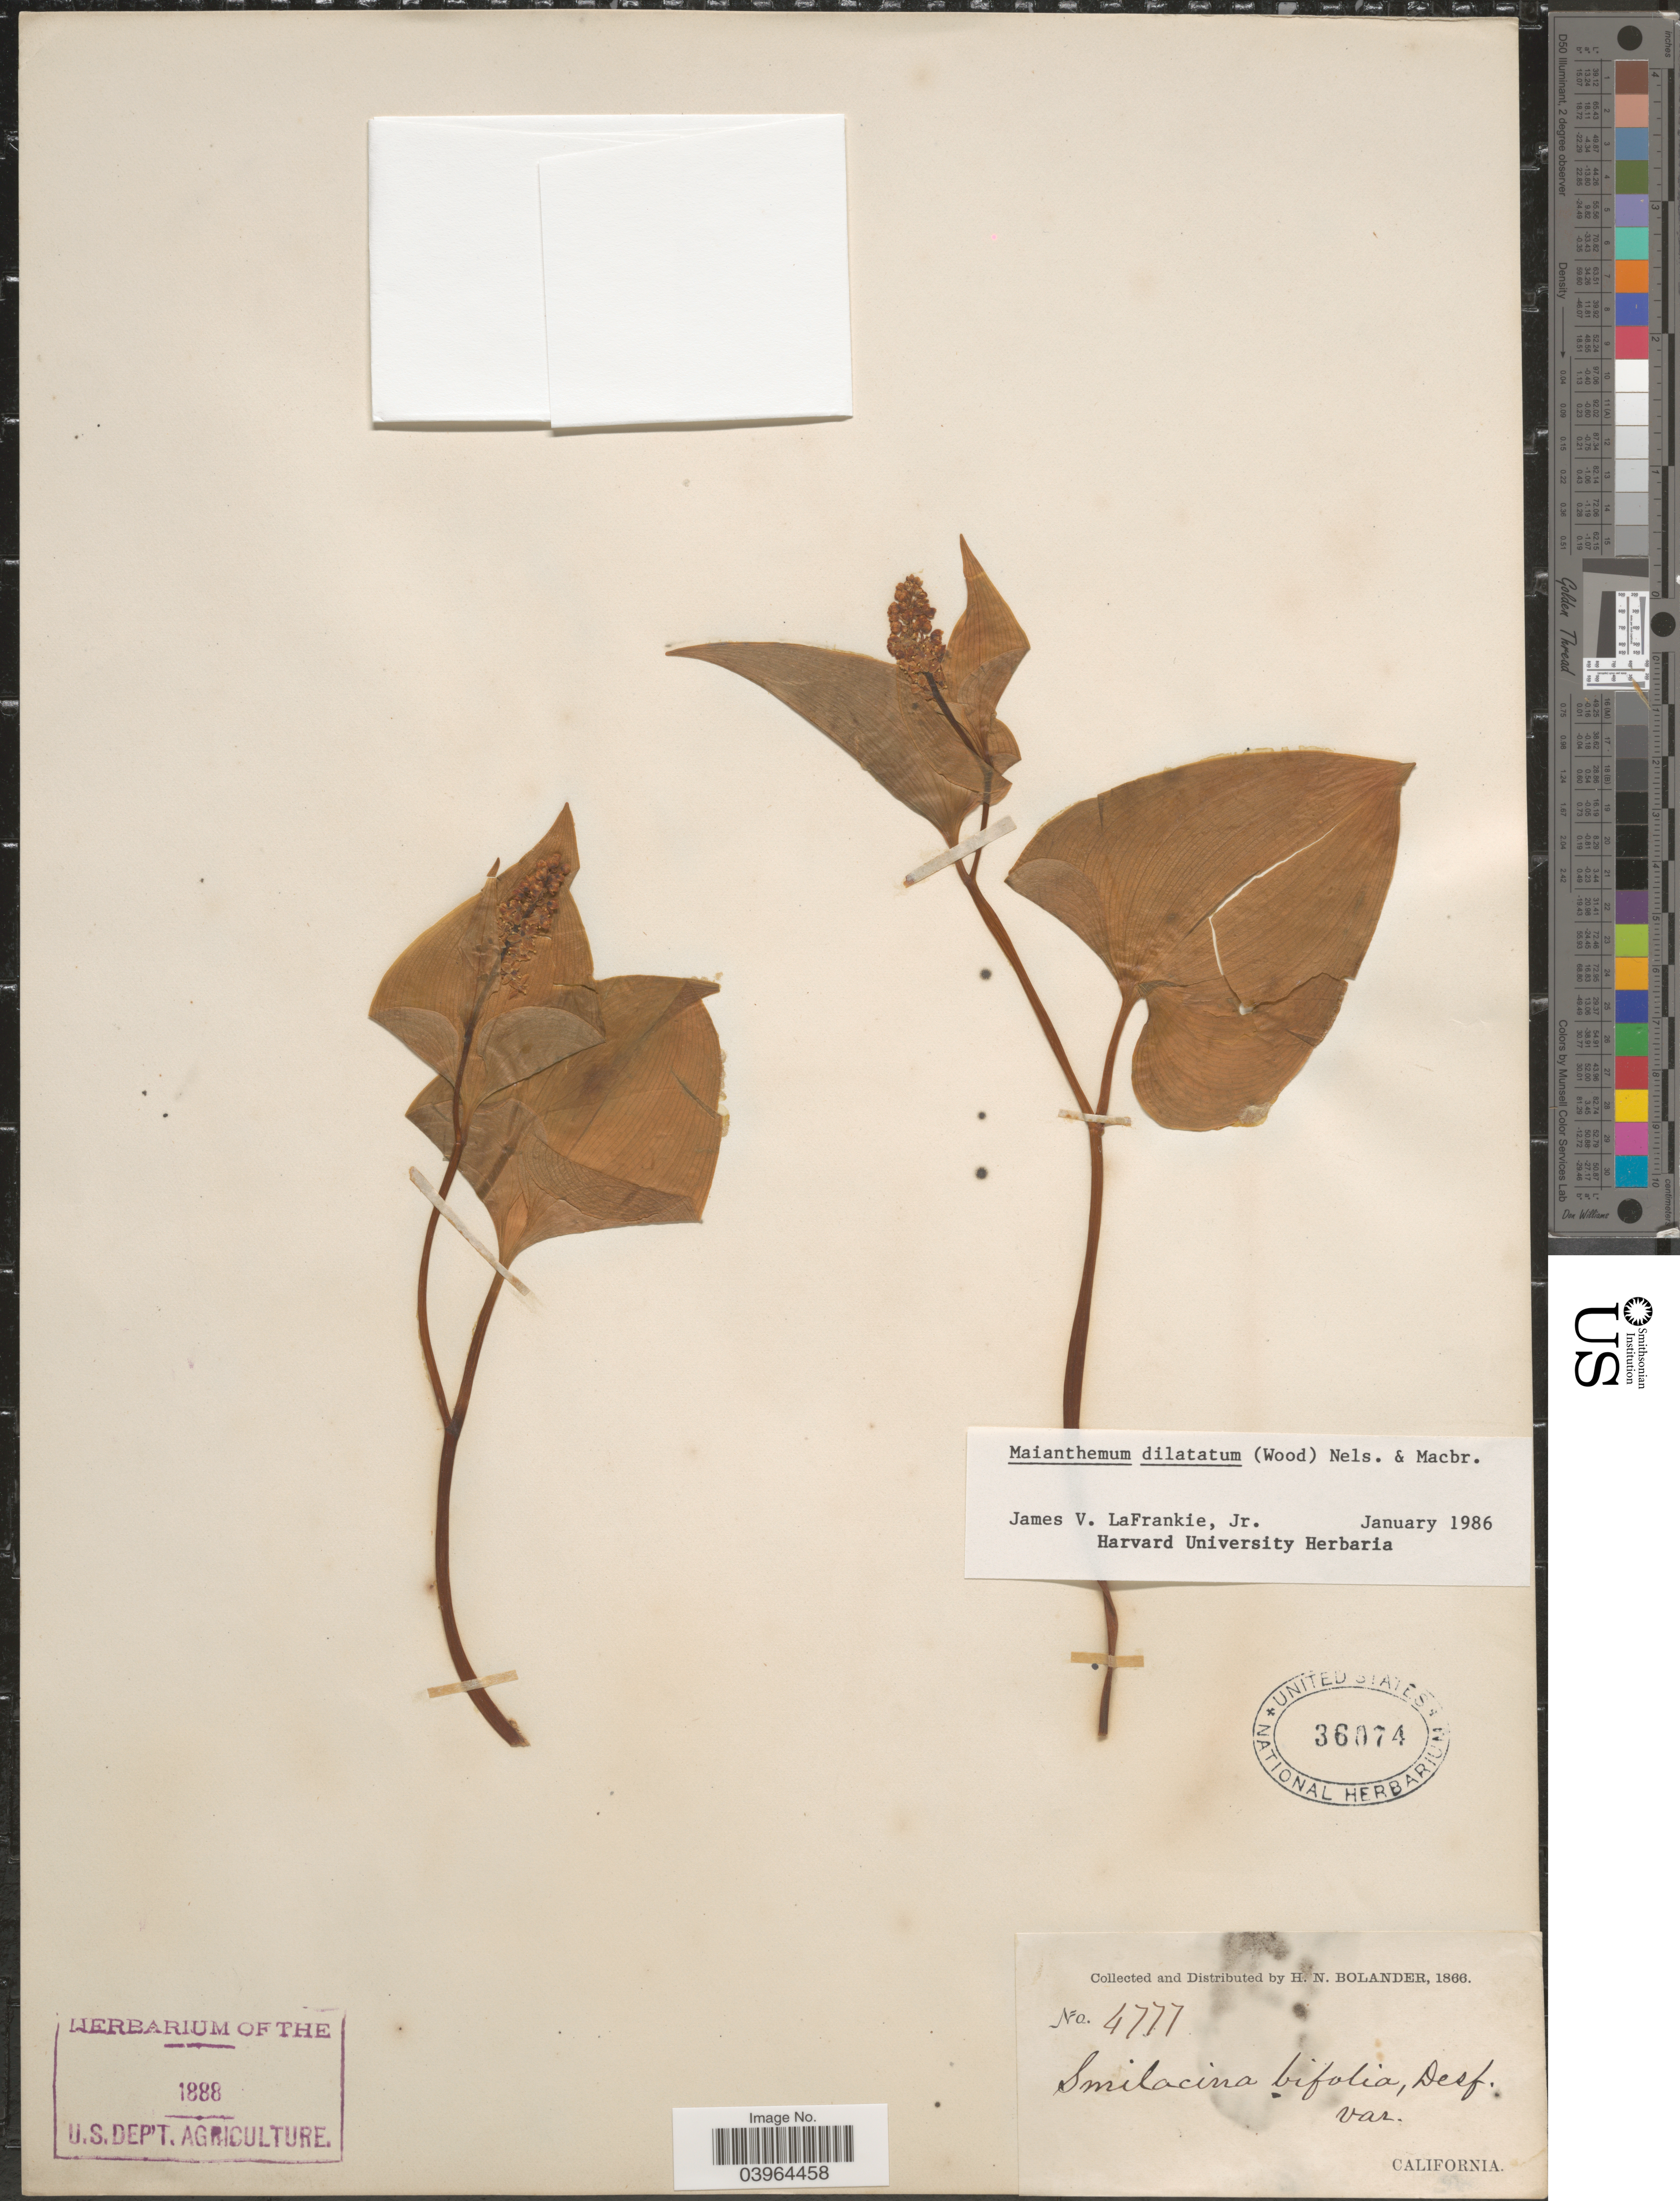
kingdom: Plantae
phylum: Tracheophyta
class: Liliopsida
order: Asparagales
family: Asparagaceae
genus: Maianthemum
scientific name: Maianthemum dilatatum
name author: (Alph. Wood) A. Nelson & J.F. Macbr.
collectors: H. Bolander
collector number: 4777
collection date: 1866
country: United States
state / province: California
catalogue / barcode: US 36074